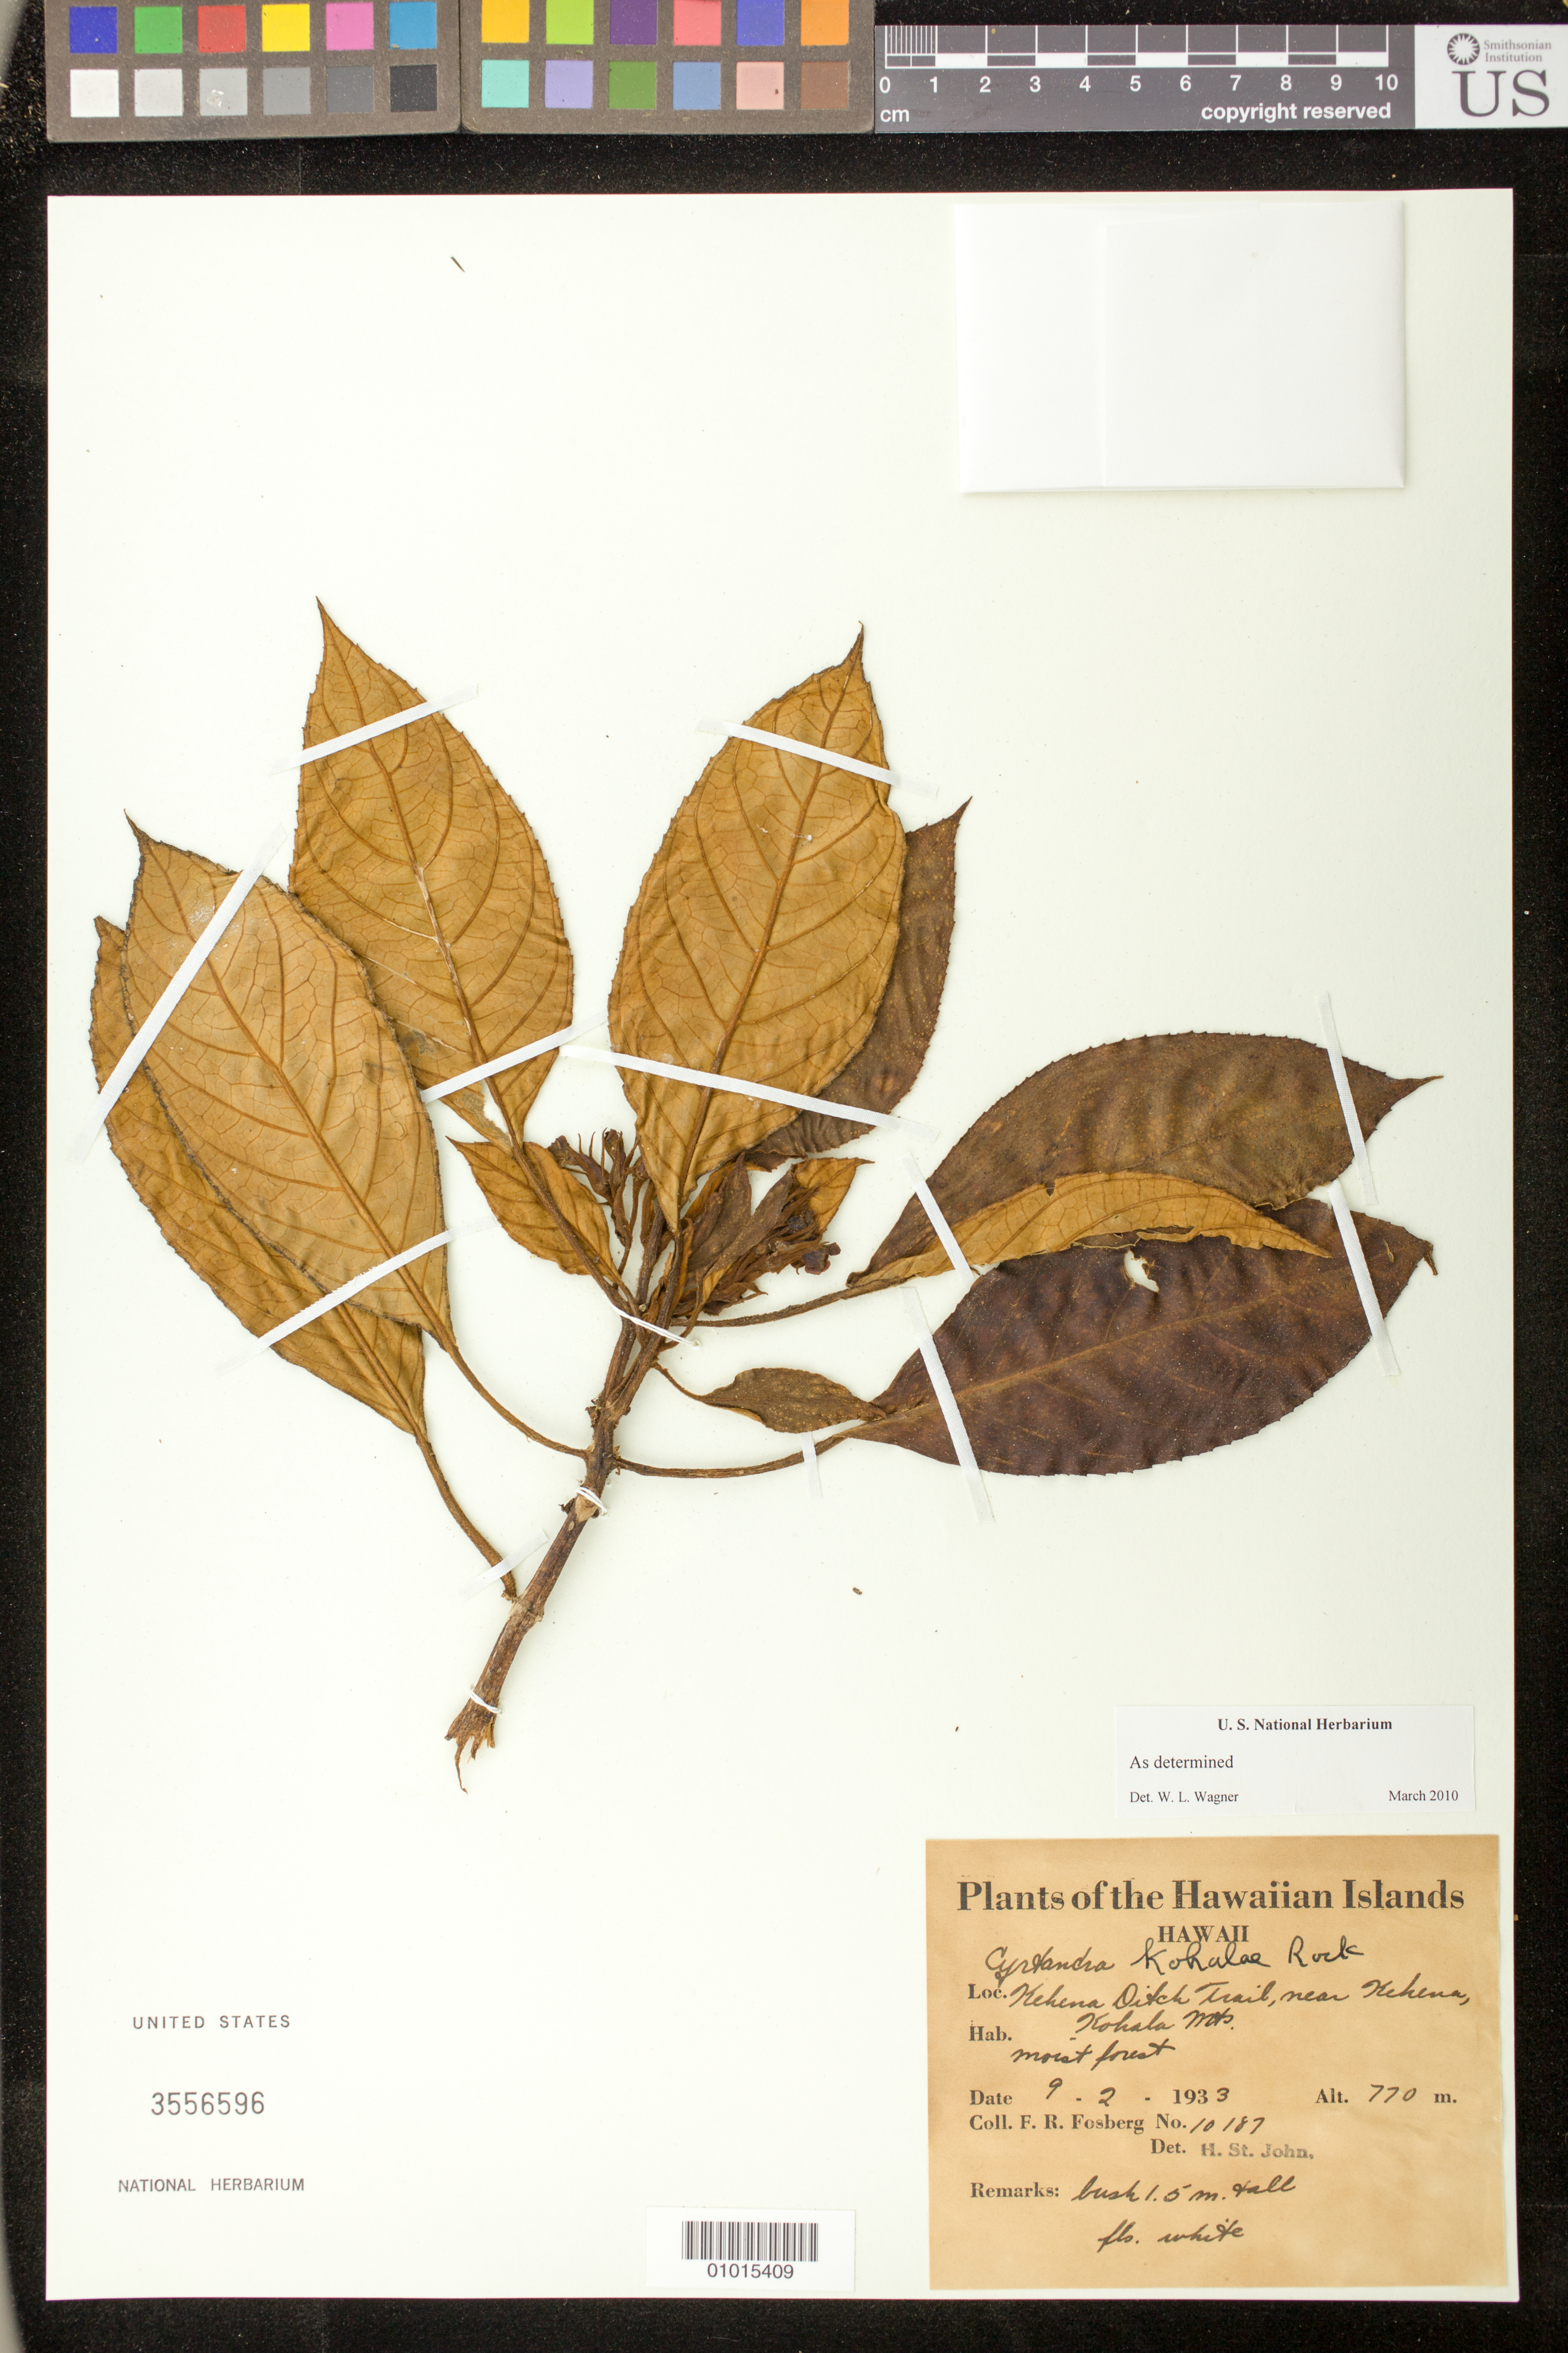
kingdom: Plantae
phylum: Tracheophyta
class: Magnoliopsida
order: Lamiales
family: Gesneriaceae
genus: Cyrtandra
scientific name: Cyrtandra kohalae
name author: Rock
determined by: Wagner, W. L., (BOT), Smithsonian Institution - National Museum of Natural History (UNITED STATES)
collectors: F. R. Fosberg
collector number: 10187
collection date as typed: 9 Feb 1933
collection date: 1933-02-09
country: United States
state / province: Hawaii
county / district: Hawaii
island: Hawaii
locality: Kehena Ditch Trail, near Kichena, Kohala Mts.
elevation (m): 770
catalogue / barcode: US 3556596